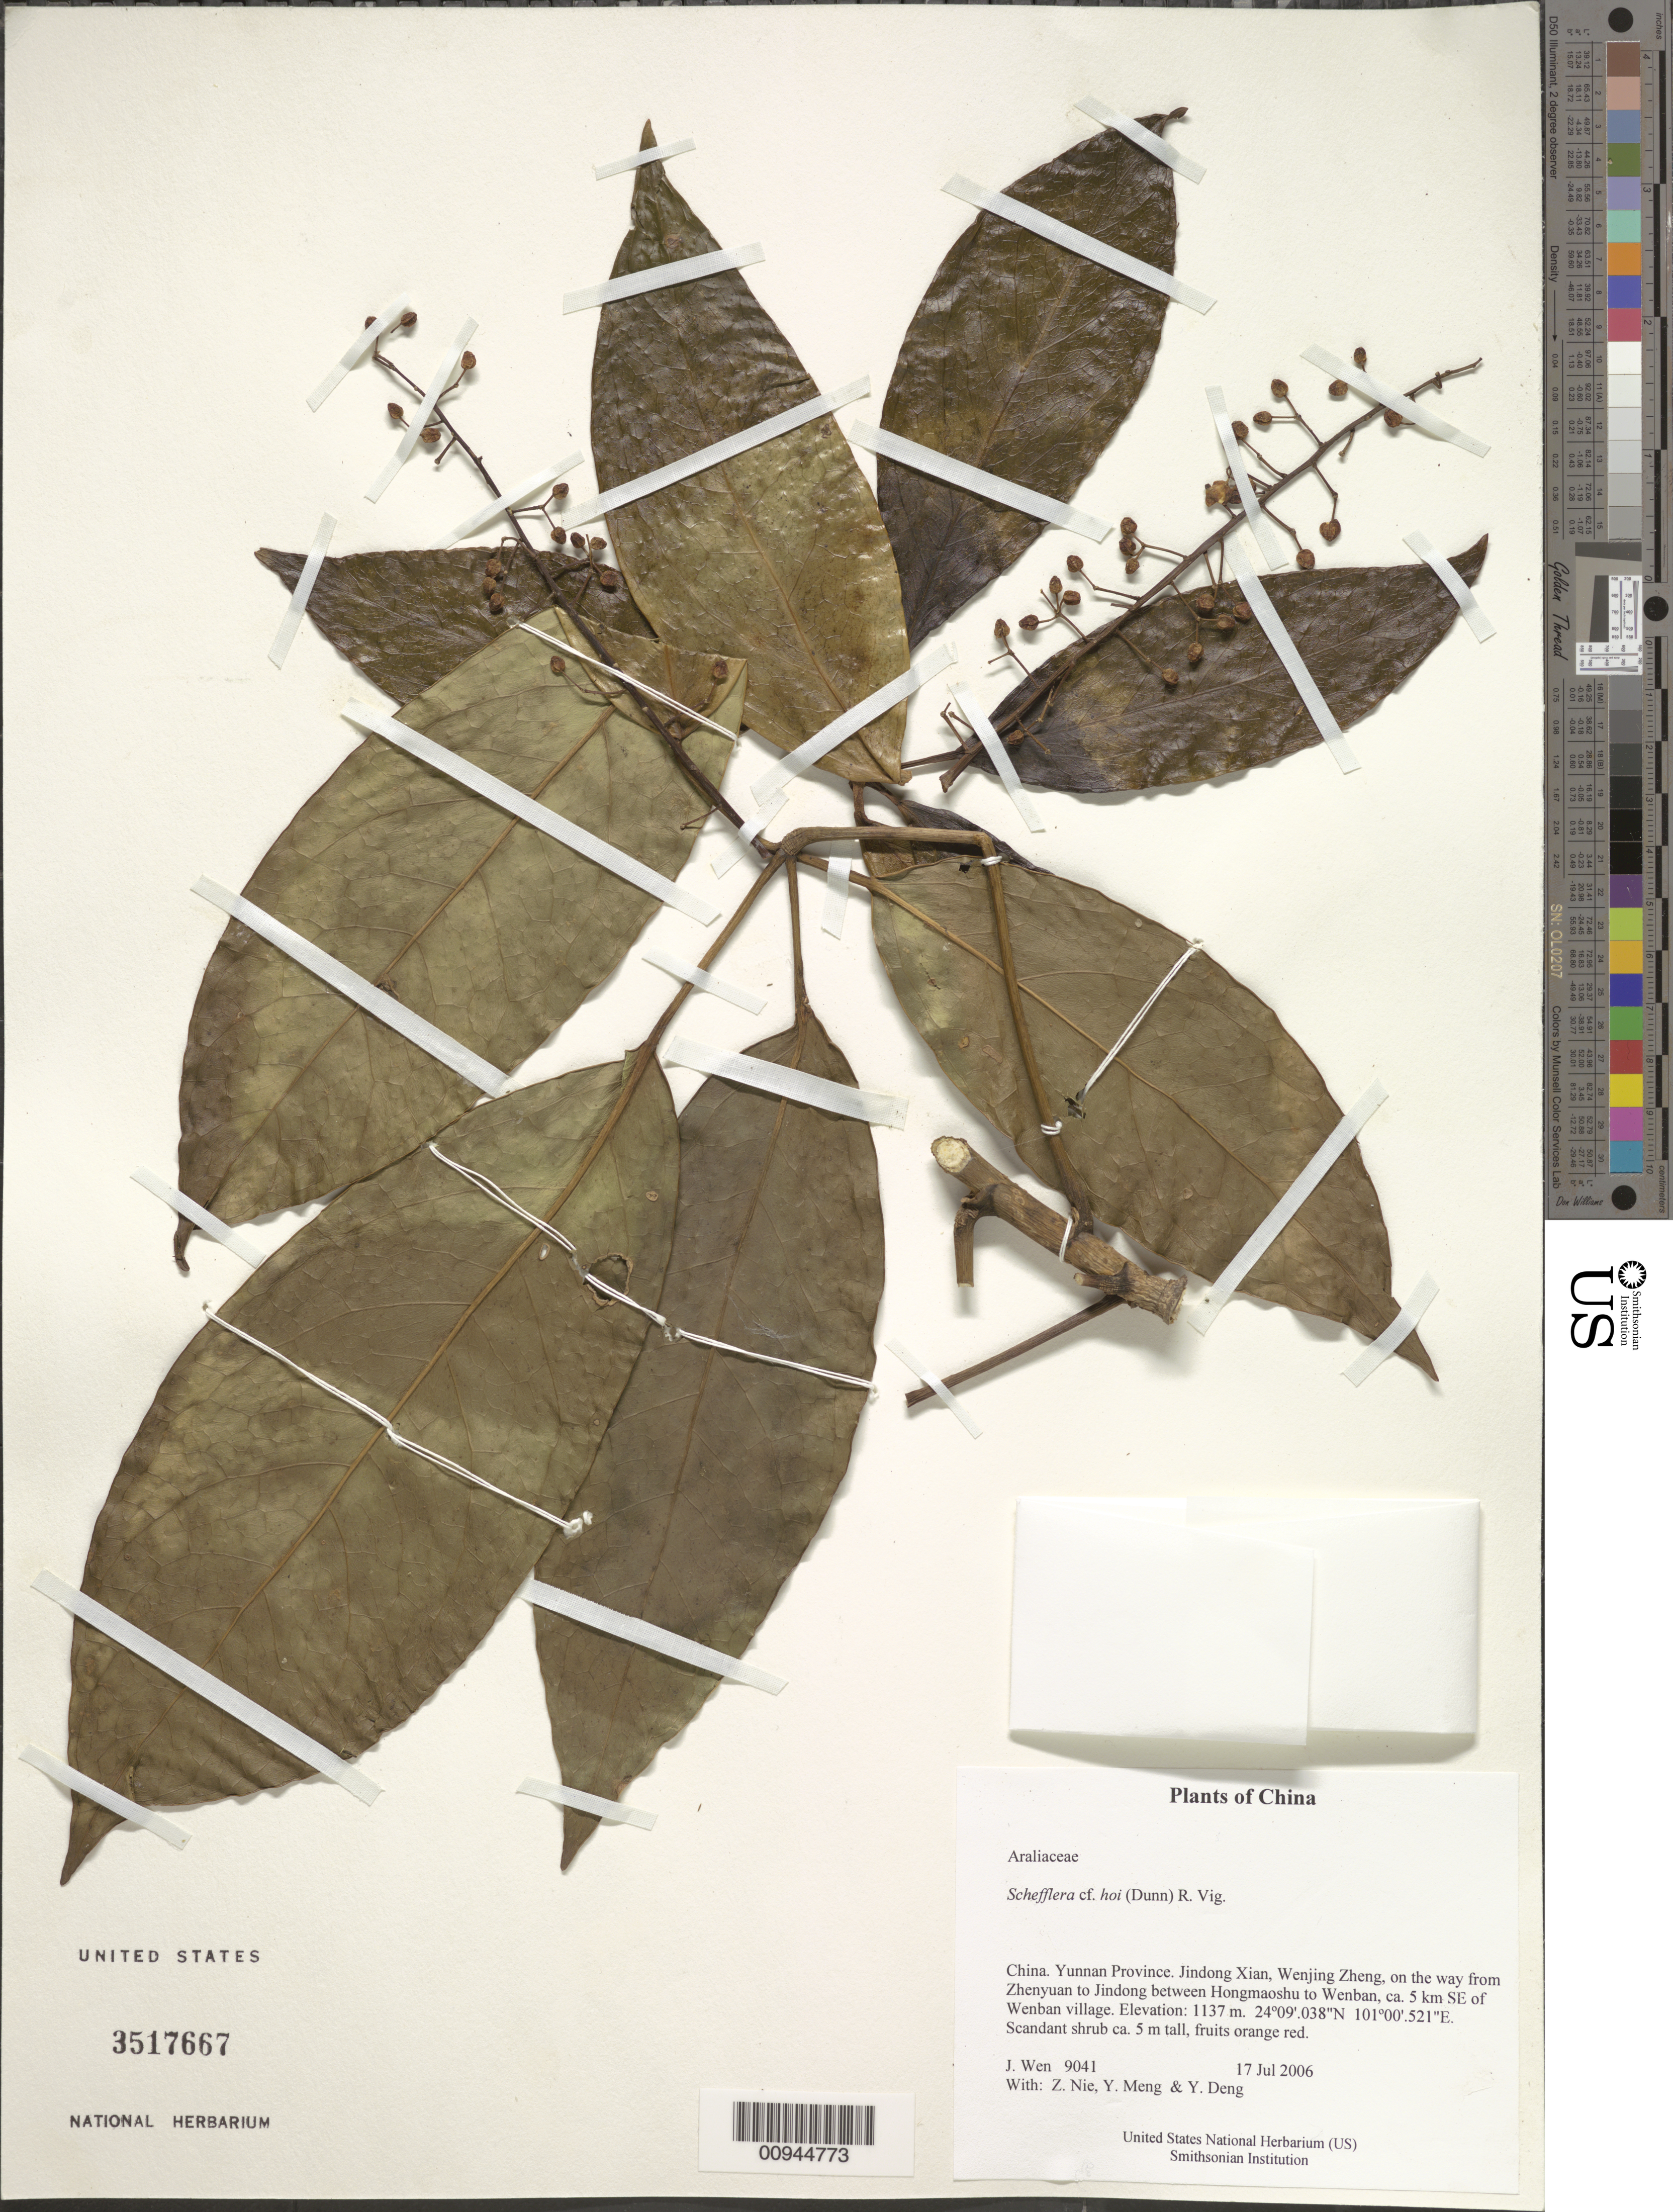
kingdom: Plantae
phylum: Tracheophyta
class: Magnoliopsida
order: Apiales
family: Araliaceae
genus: Schefflera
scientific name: Schefflera hoi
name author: R. Vig.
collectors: J. Wen, Z. Nie, Y. Meng & Y. Deng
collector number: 9041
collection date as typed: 17 Jul 2006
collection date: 2006-07-17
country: China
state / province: Yunnan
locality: Yunnan Province. Jindong Xian, Wenjing Zheng, on the way from Zhenyuan to Jindong between Hongmaoshu to Wenban, ca. 5 km SE of Wenban village.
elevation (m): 1137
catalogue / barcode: US 3517667